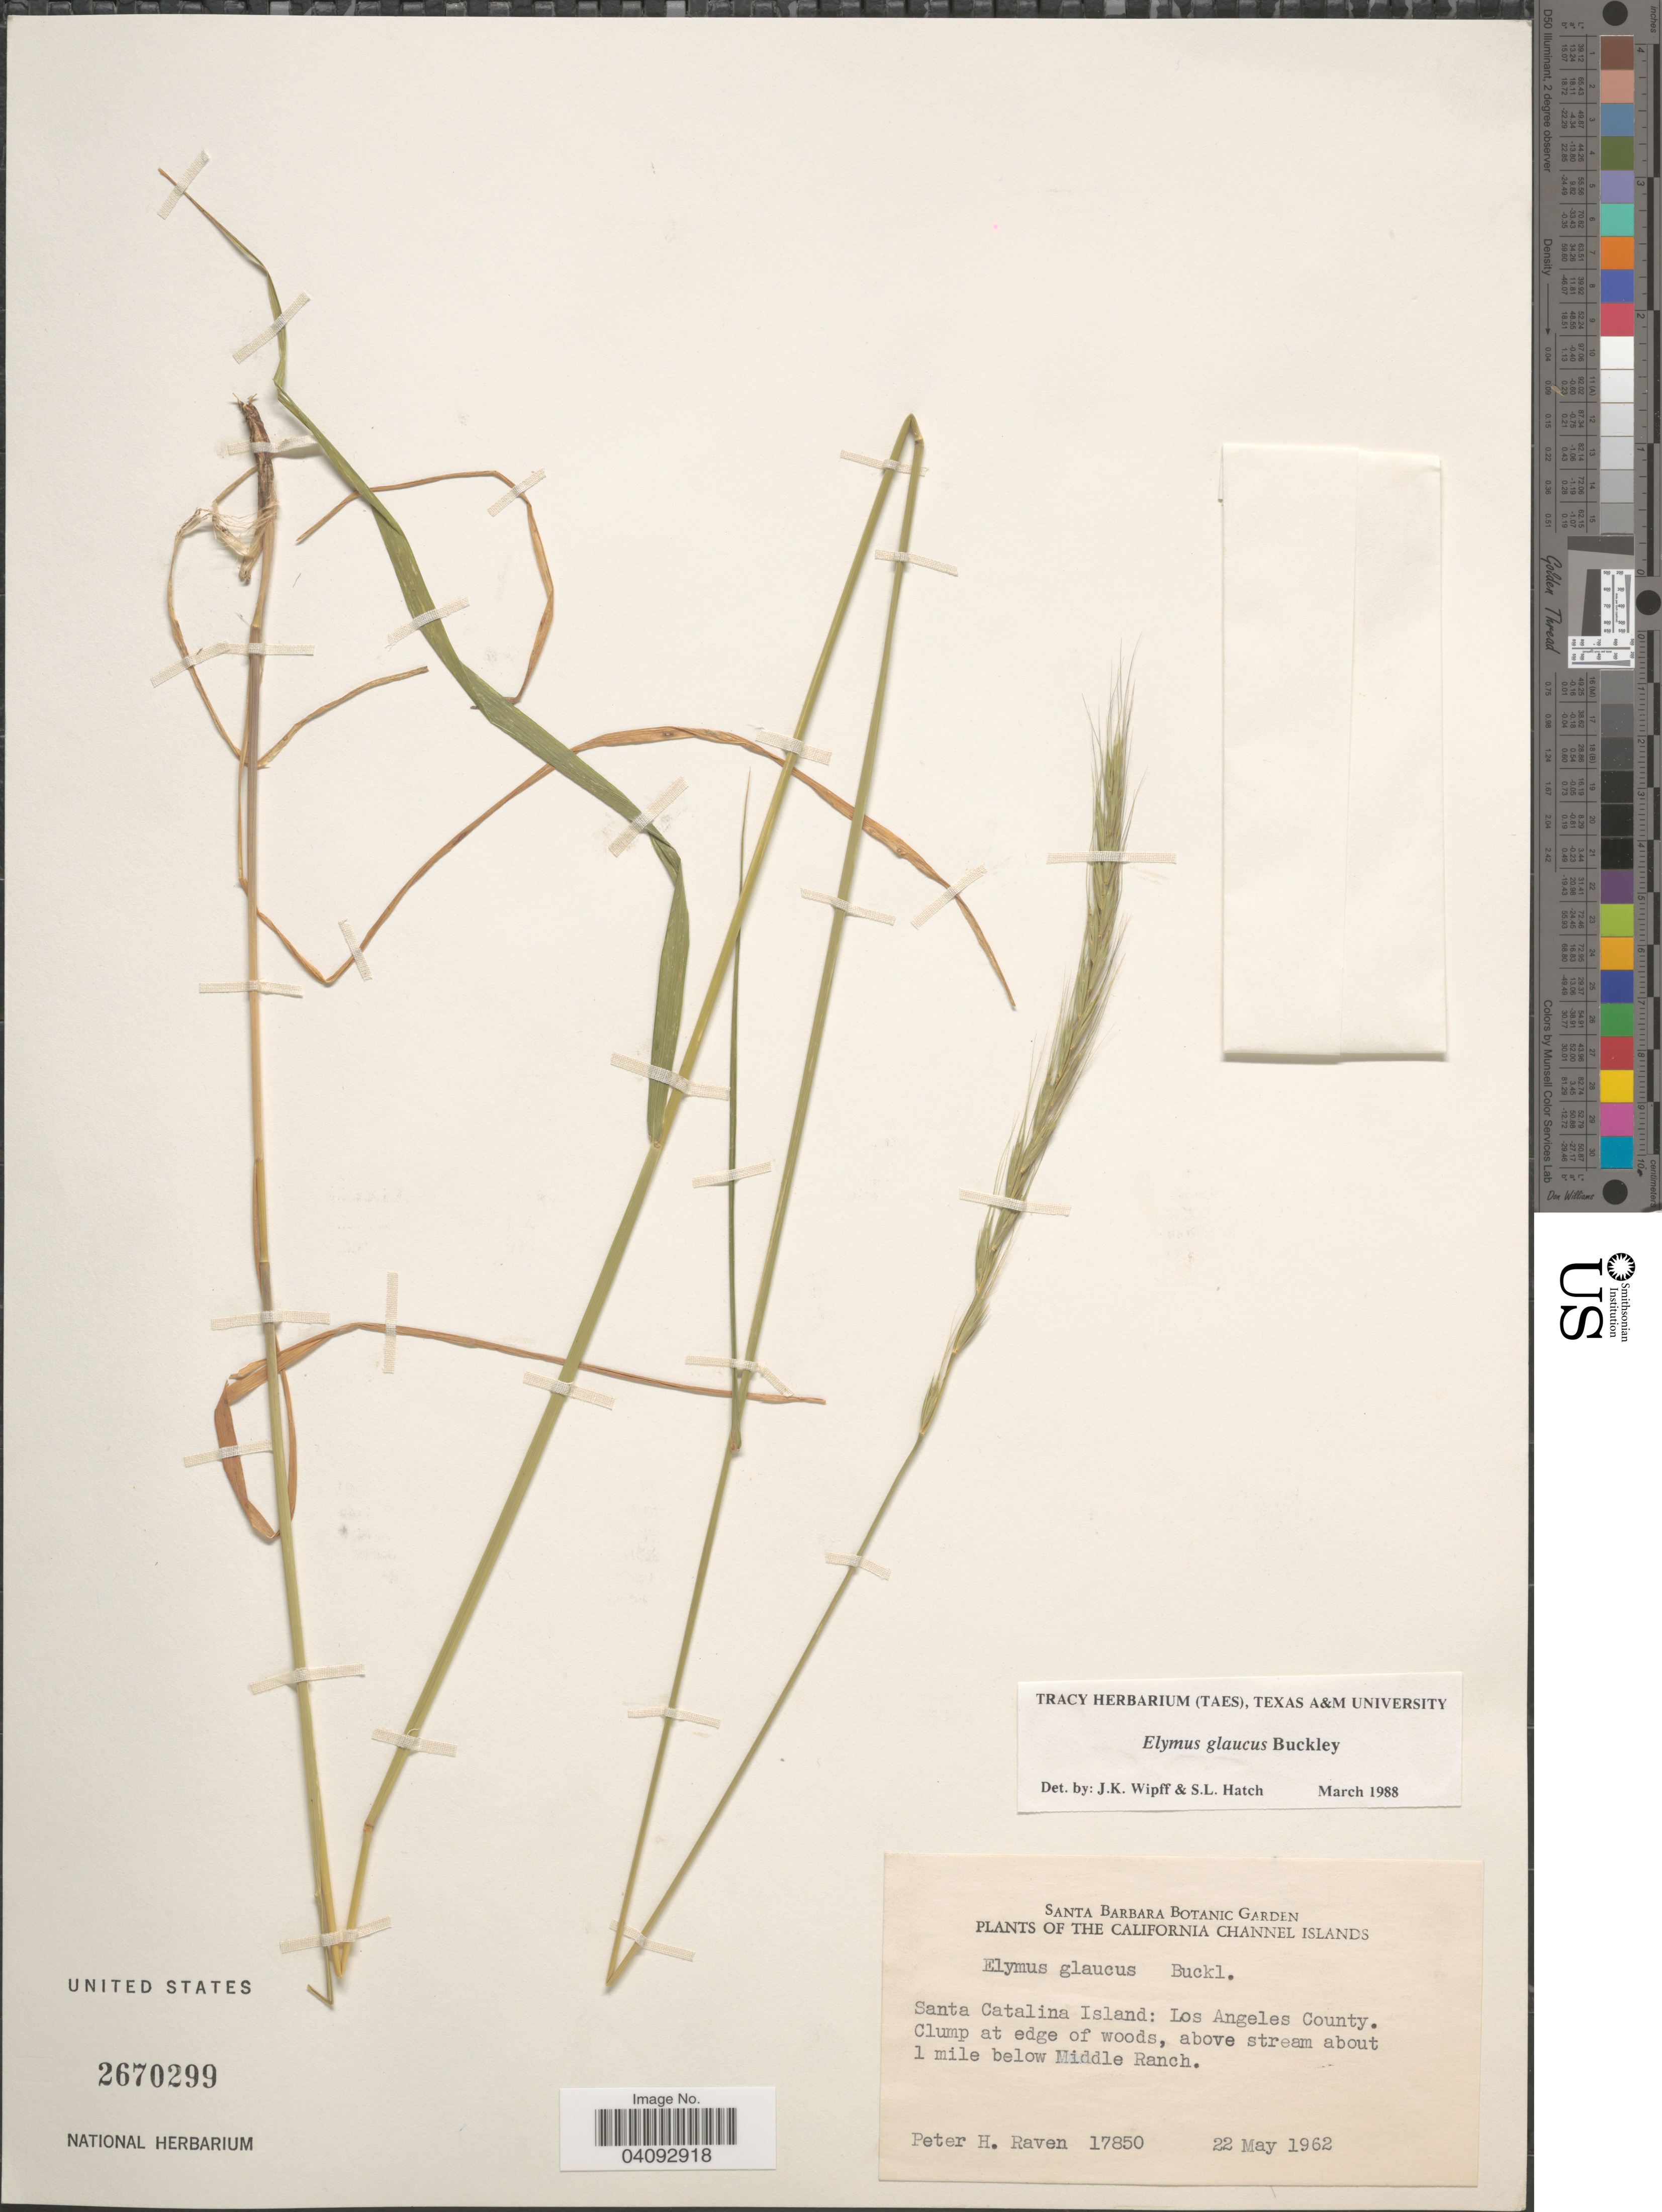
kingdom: Plantae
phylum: Tracheophyta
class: Liliopsida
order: Poales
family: Poaceae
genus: Elymus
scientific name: Elymus glaucus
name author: Buckley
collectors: P. Raven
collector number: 17850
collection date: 1962-05-22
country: United States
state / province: California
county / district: Los Angeles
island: Santa Catalina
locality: The California Channel Islands. Santa Catalina Island: Los Angeles County. Clump at edge of woods, above stream about 1 mile below Middle Ranch.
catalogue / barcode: US 2670299